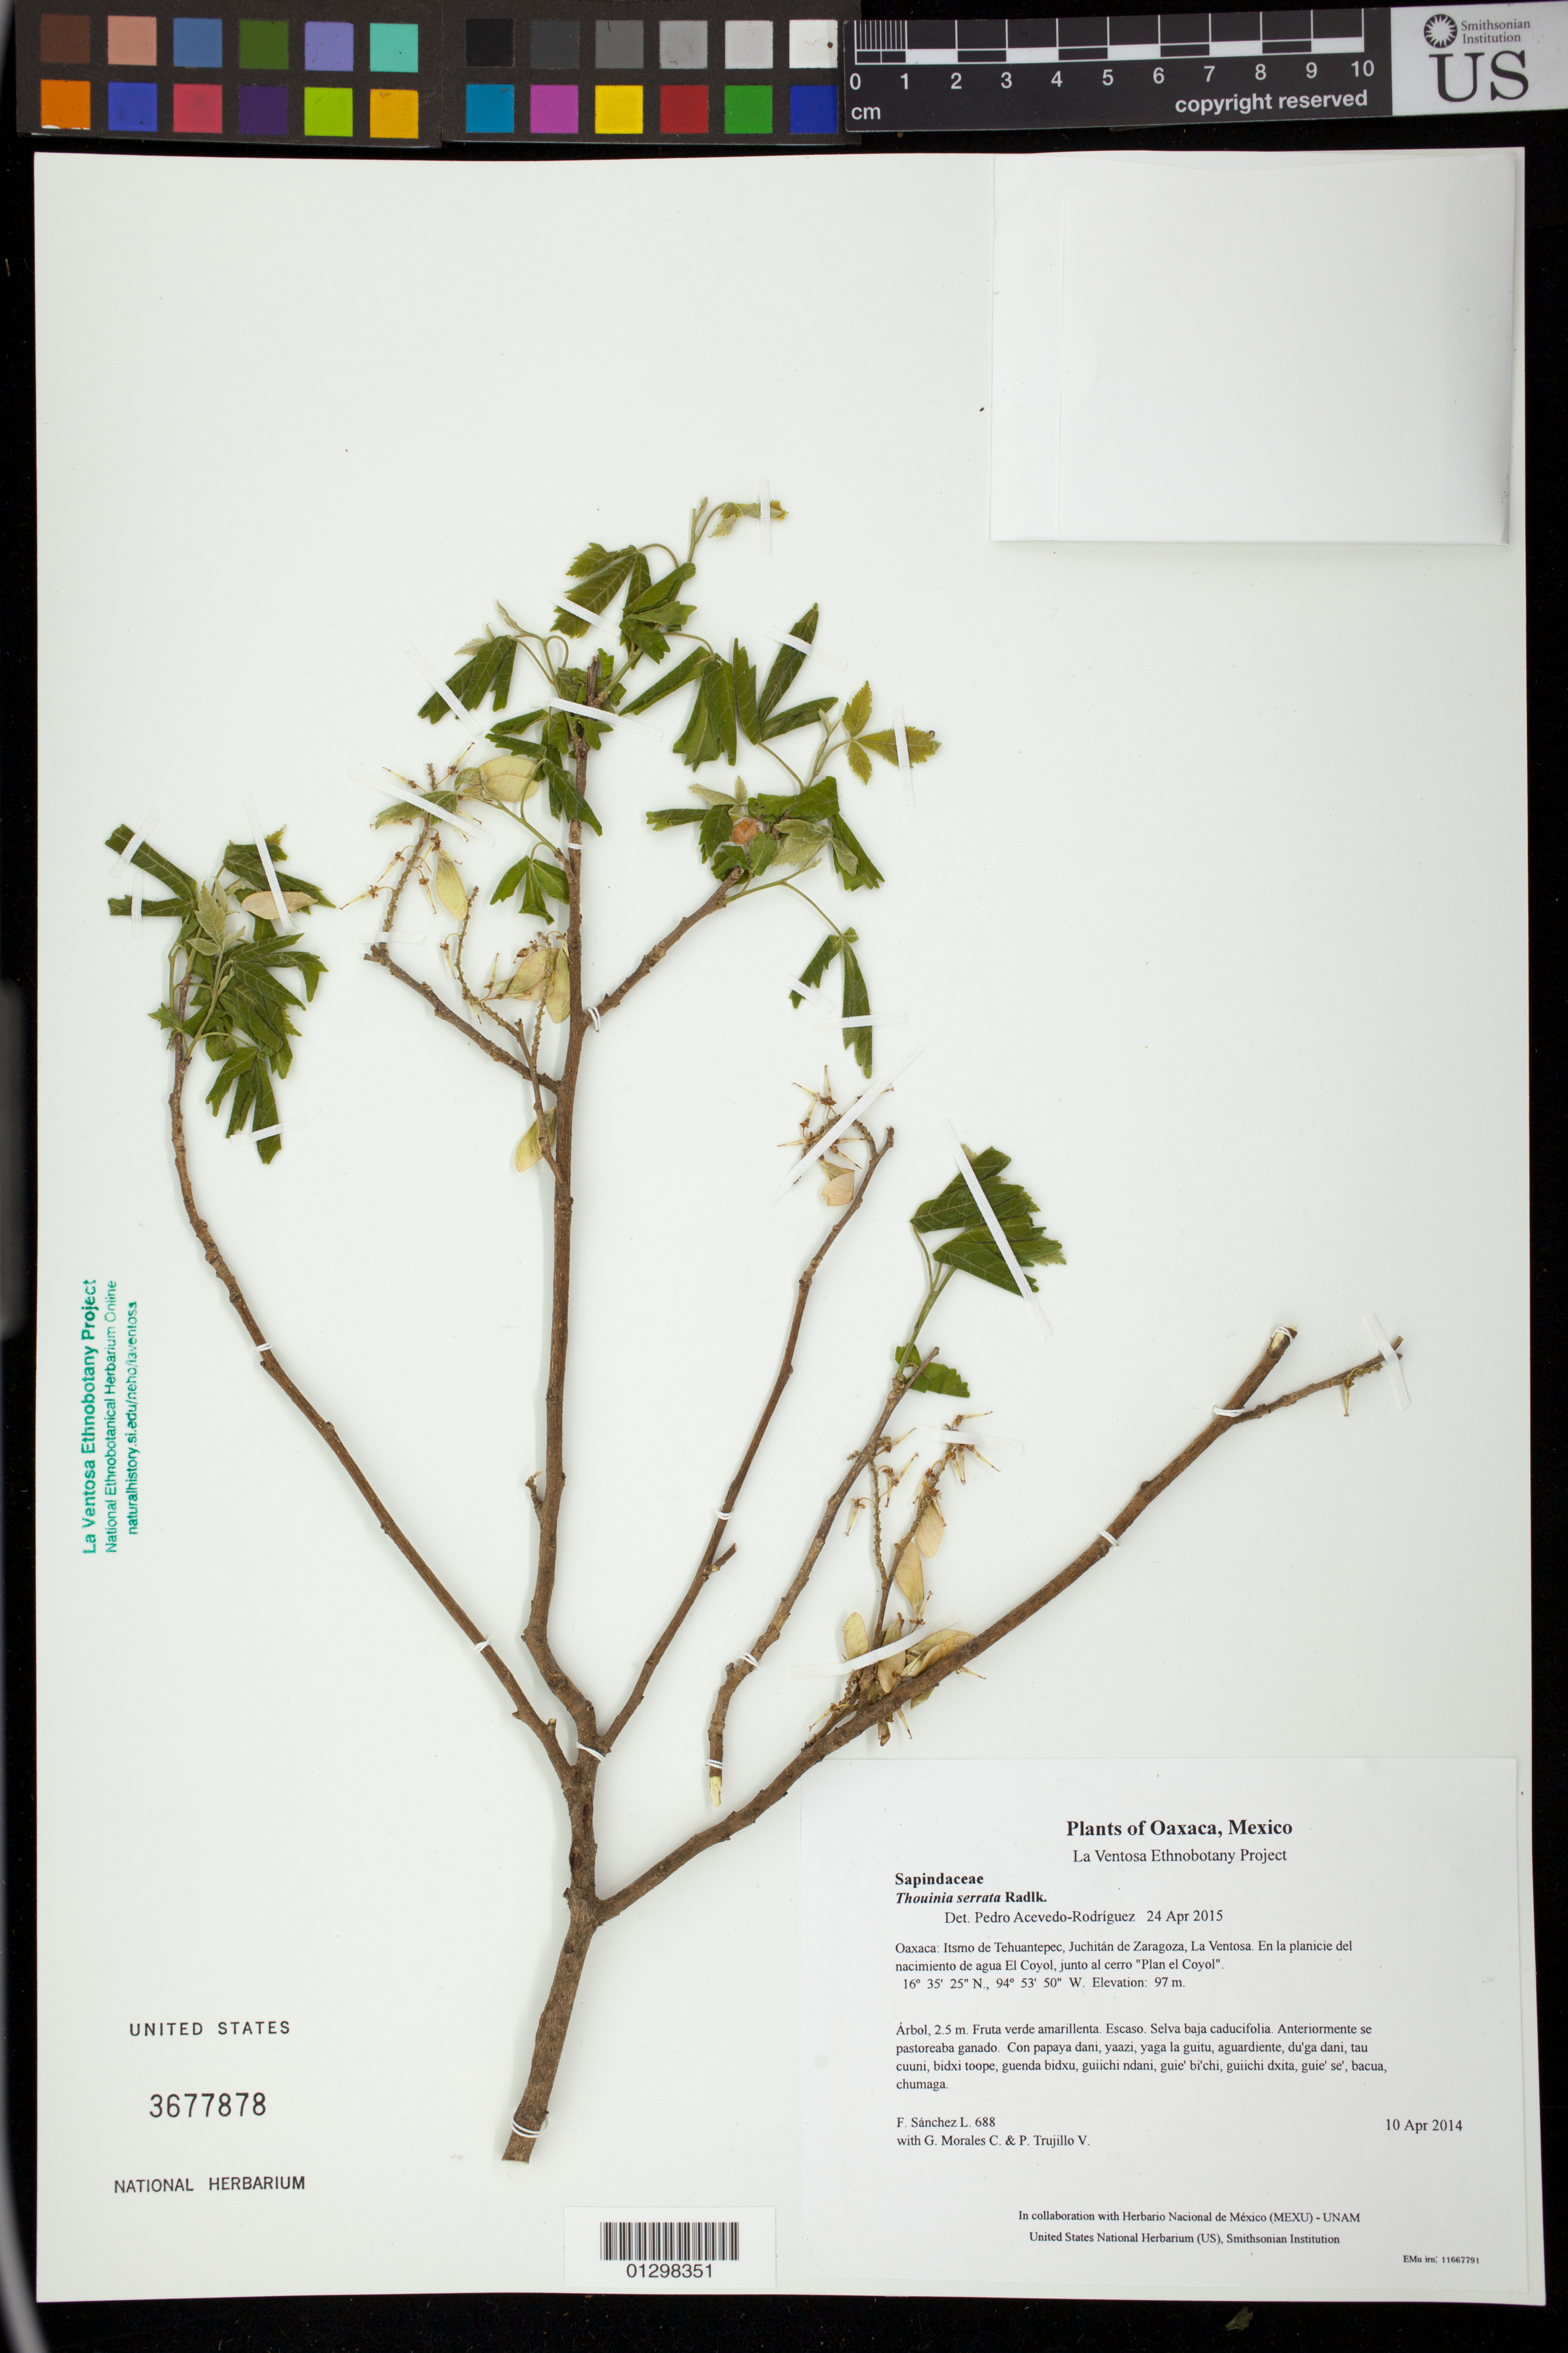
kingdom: Plantae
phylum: Tracheophyta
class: Magnoliopsida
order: Sapindales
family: Sapindaceae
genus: Thouinia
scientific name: Thouinia velutina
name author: Radlk.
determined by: Acevedo-Rodriguez, P., (US), Smithsonian Institution - National Museum of Natural History (UNITED STATES)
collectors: F. Sánchez L., G. Morales C. & P. Trujillo V.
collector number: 688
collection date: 2014-04-10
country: Mexico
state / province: Oaxaca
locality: Itsmo de Tehuantepec, Juchitán de Zaragoza, La Ventosa. En la planicie del nacimiento de agua El Coyol, junto al cerro "Plan el Coyol".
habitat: Selva baja caducifolia. Anteriormente se pastoreaba ganado.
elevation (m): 97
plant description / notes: JEBOT, MEXU, SERO, US; Yaga. 2.5 m. Cuaananaxhi naga' naguchi ga. Huaxie'.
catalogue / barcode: US 3677878